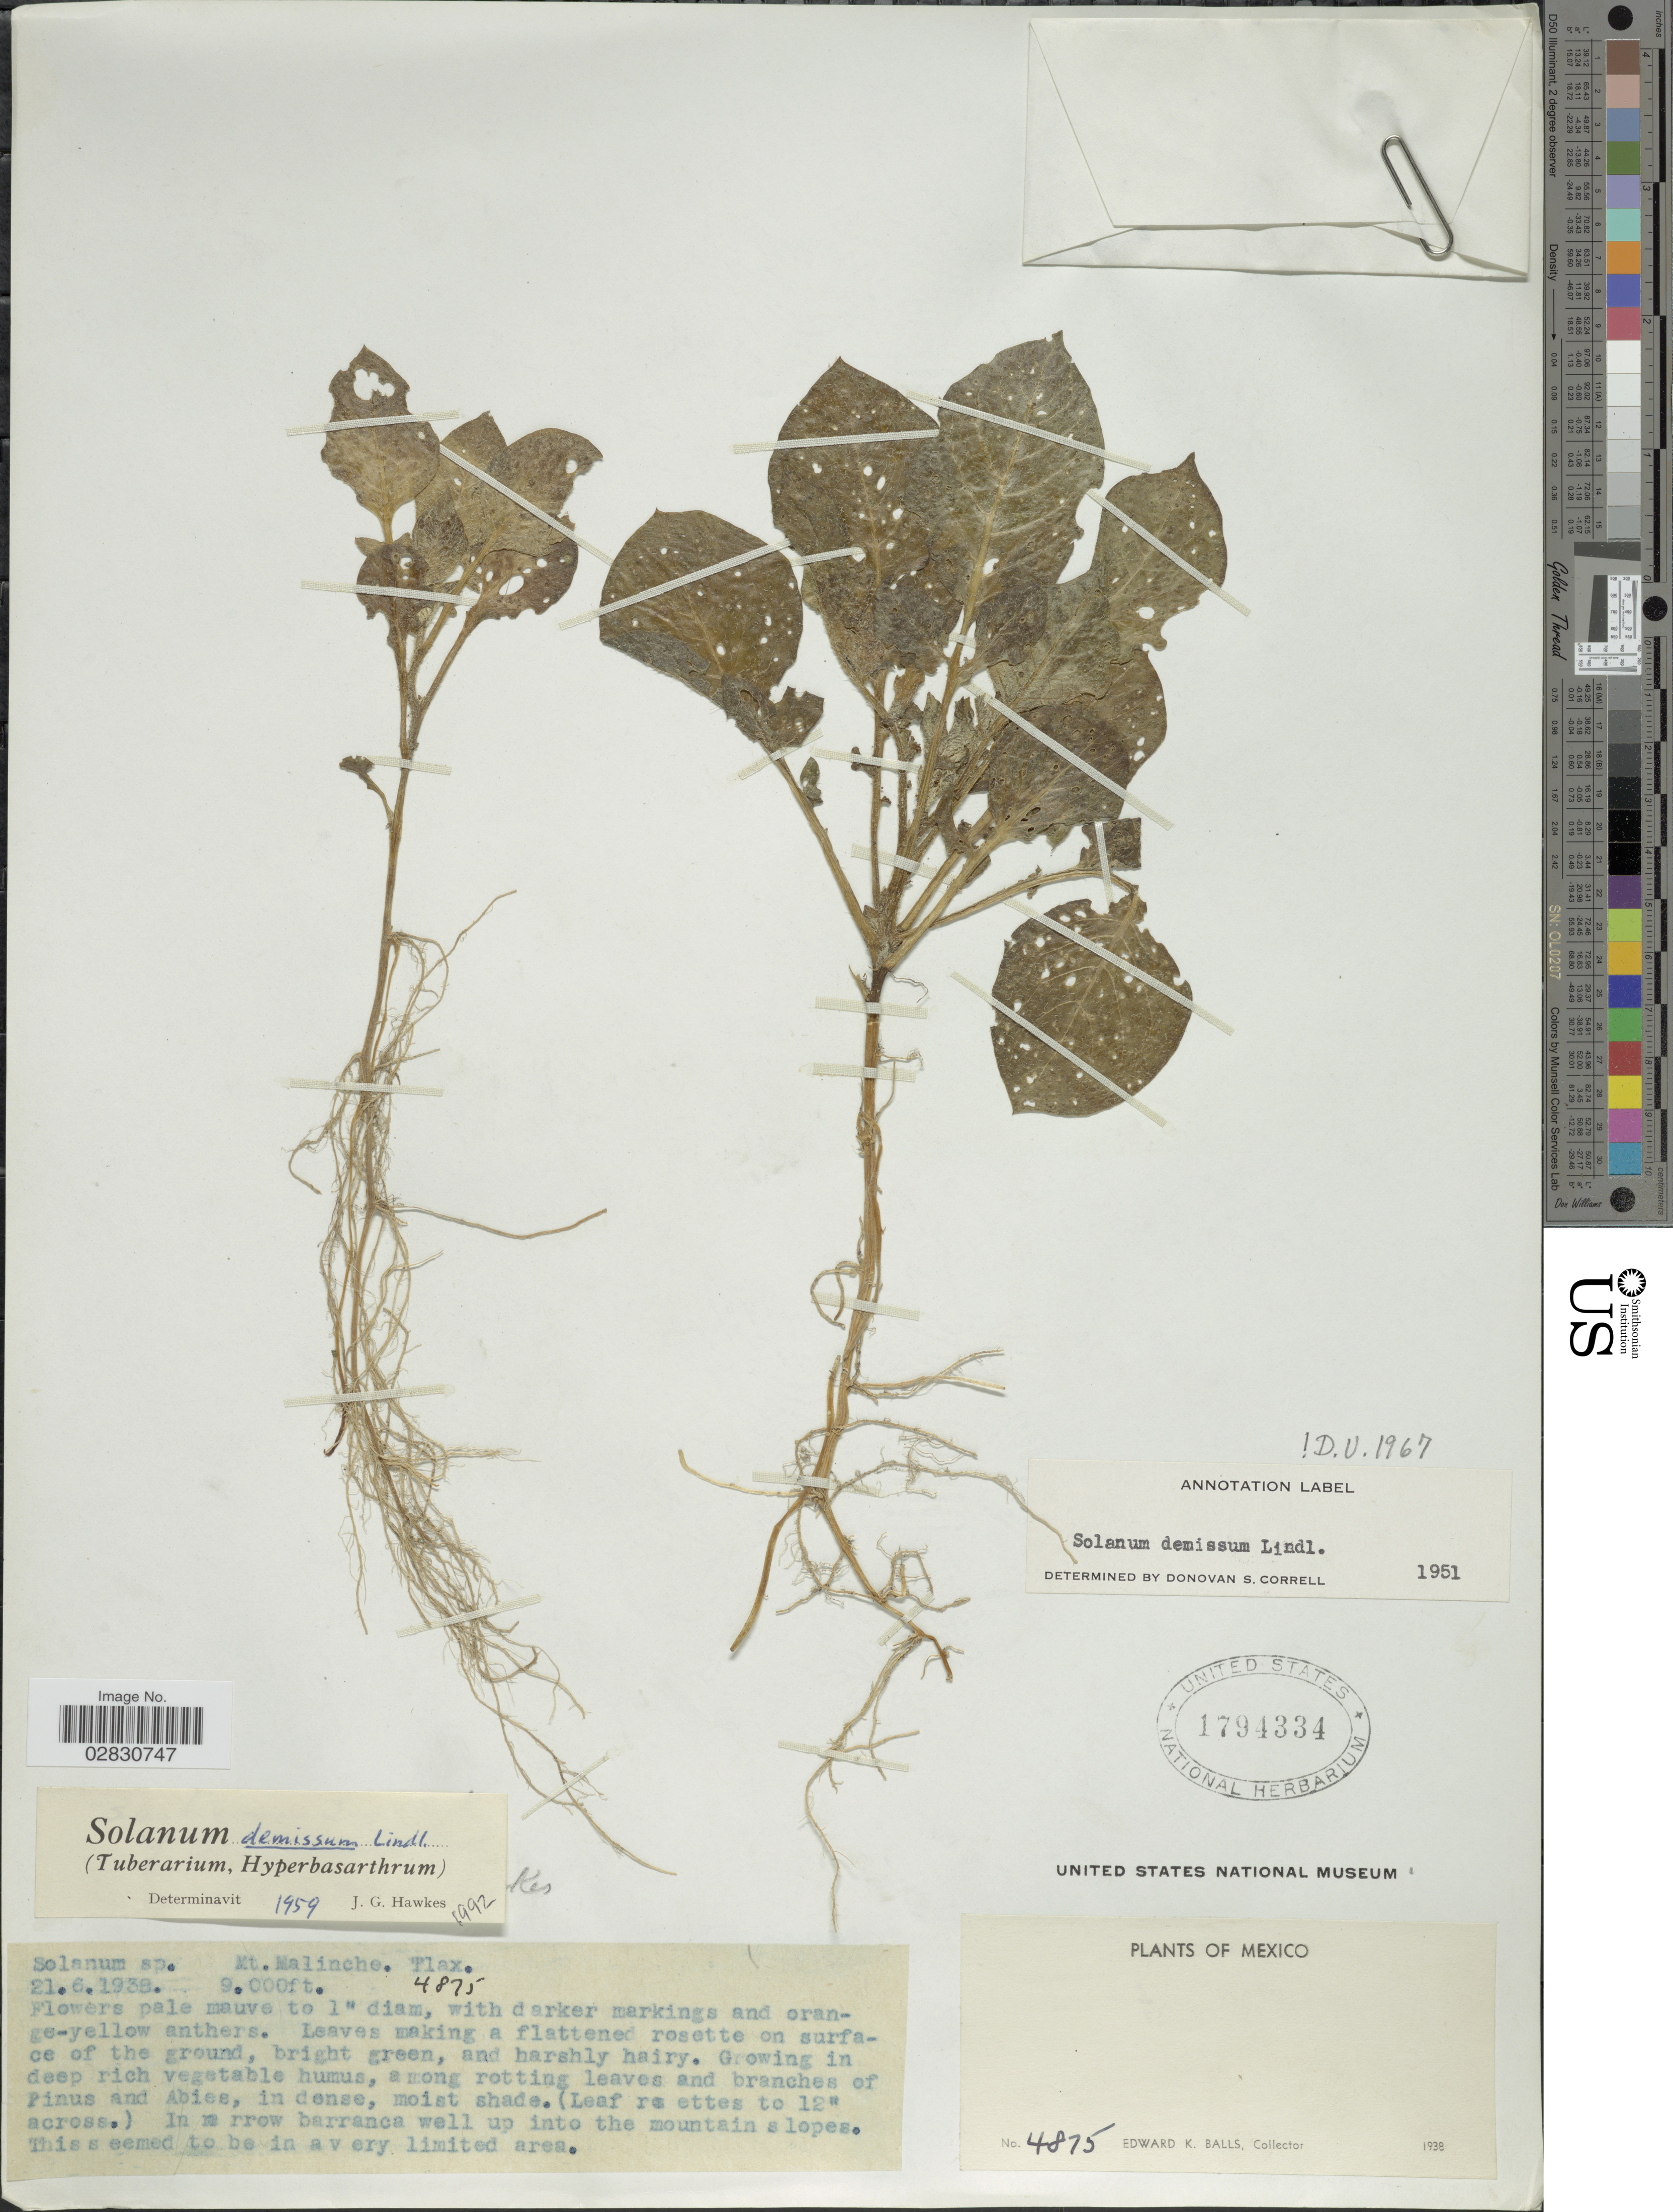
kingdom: Plantae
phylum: Tracheophyta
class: Magnoliopsida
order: Solanales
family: Solanaceae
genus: Solanum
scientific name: Solanum demissum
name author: Lindl.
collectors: E. K. Balls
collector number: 4875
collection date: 1938-06-21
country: Mexico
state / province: Tlaxcala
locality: Mt. Malinche, Tlax.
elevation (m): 2743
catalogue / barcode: US 1794334